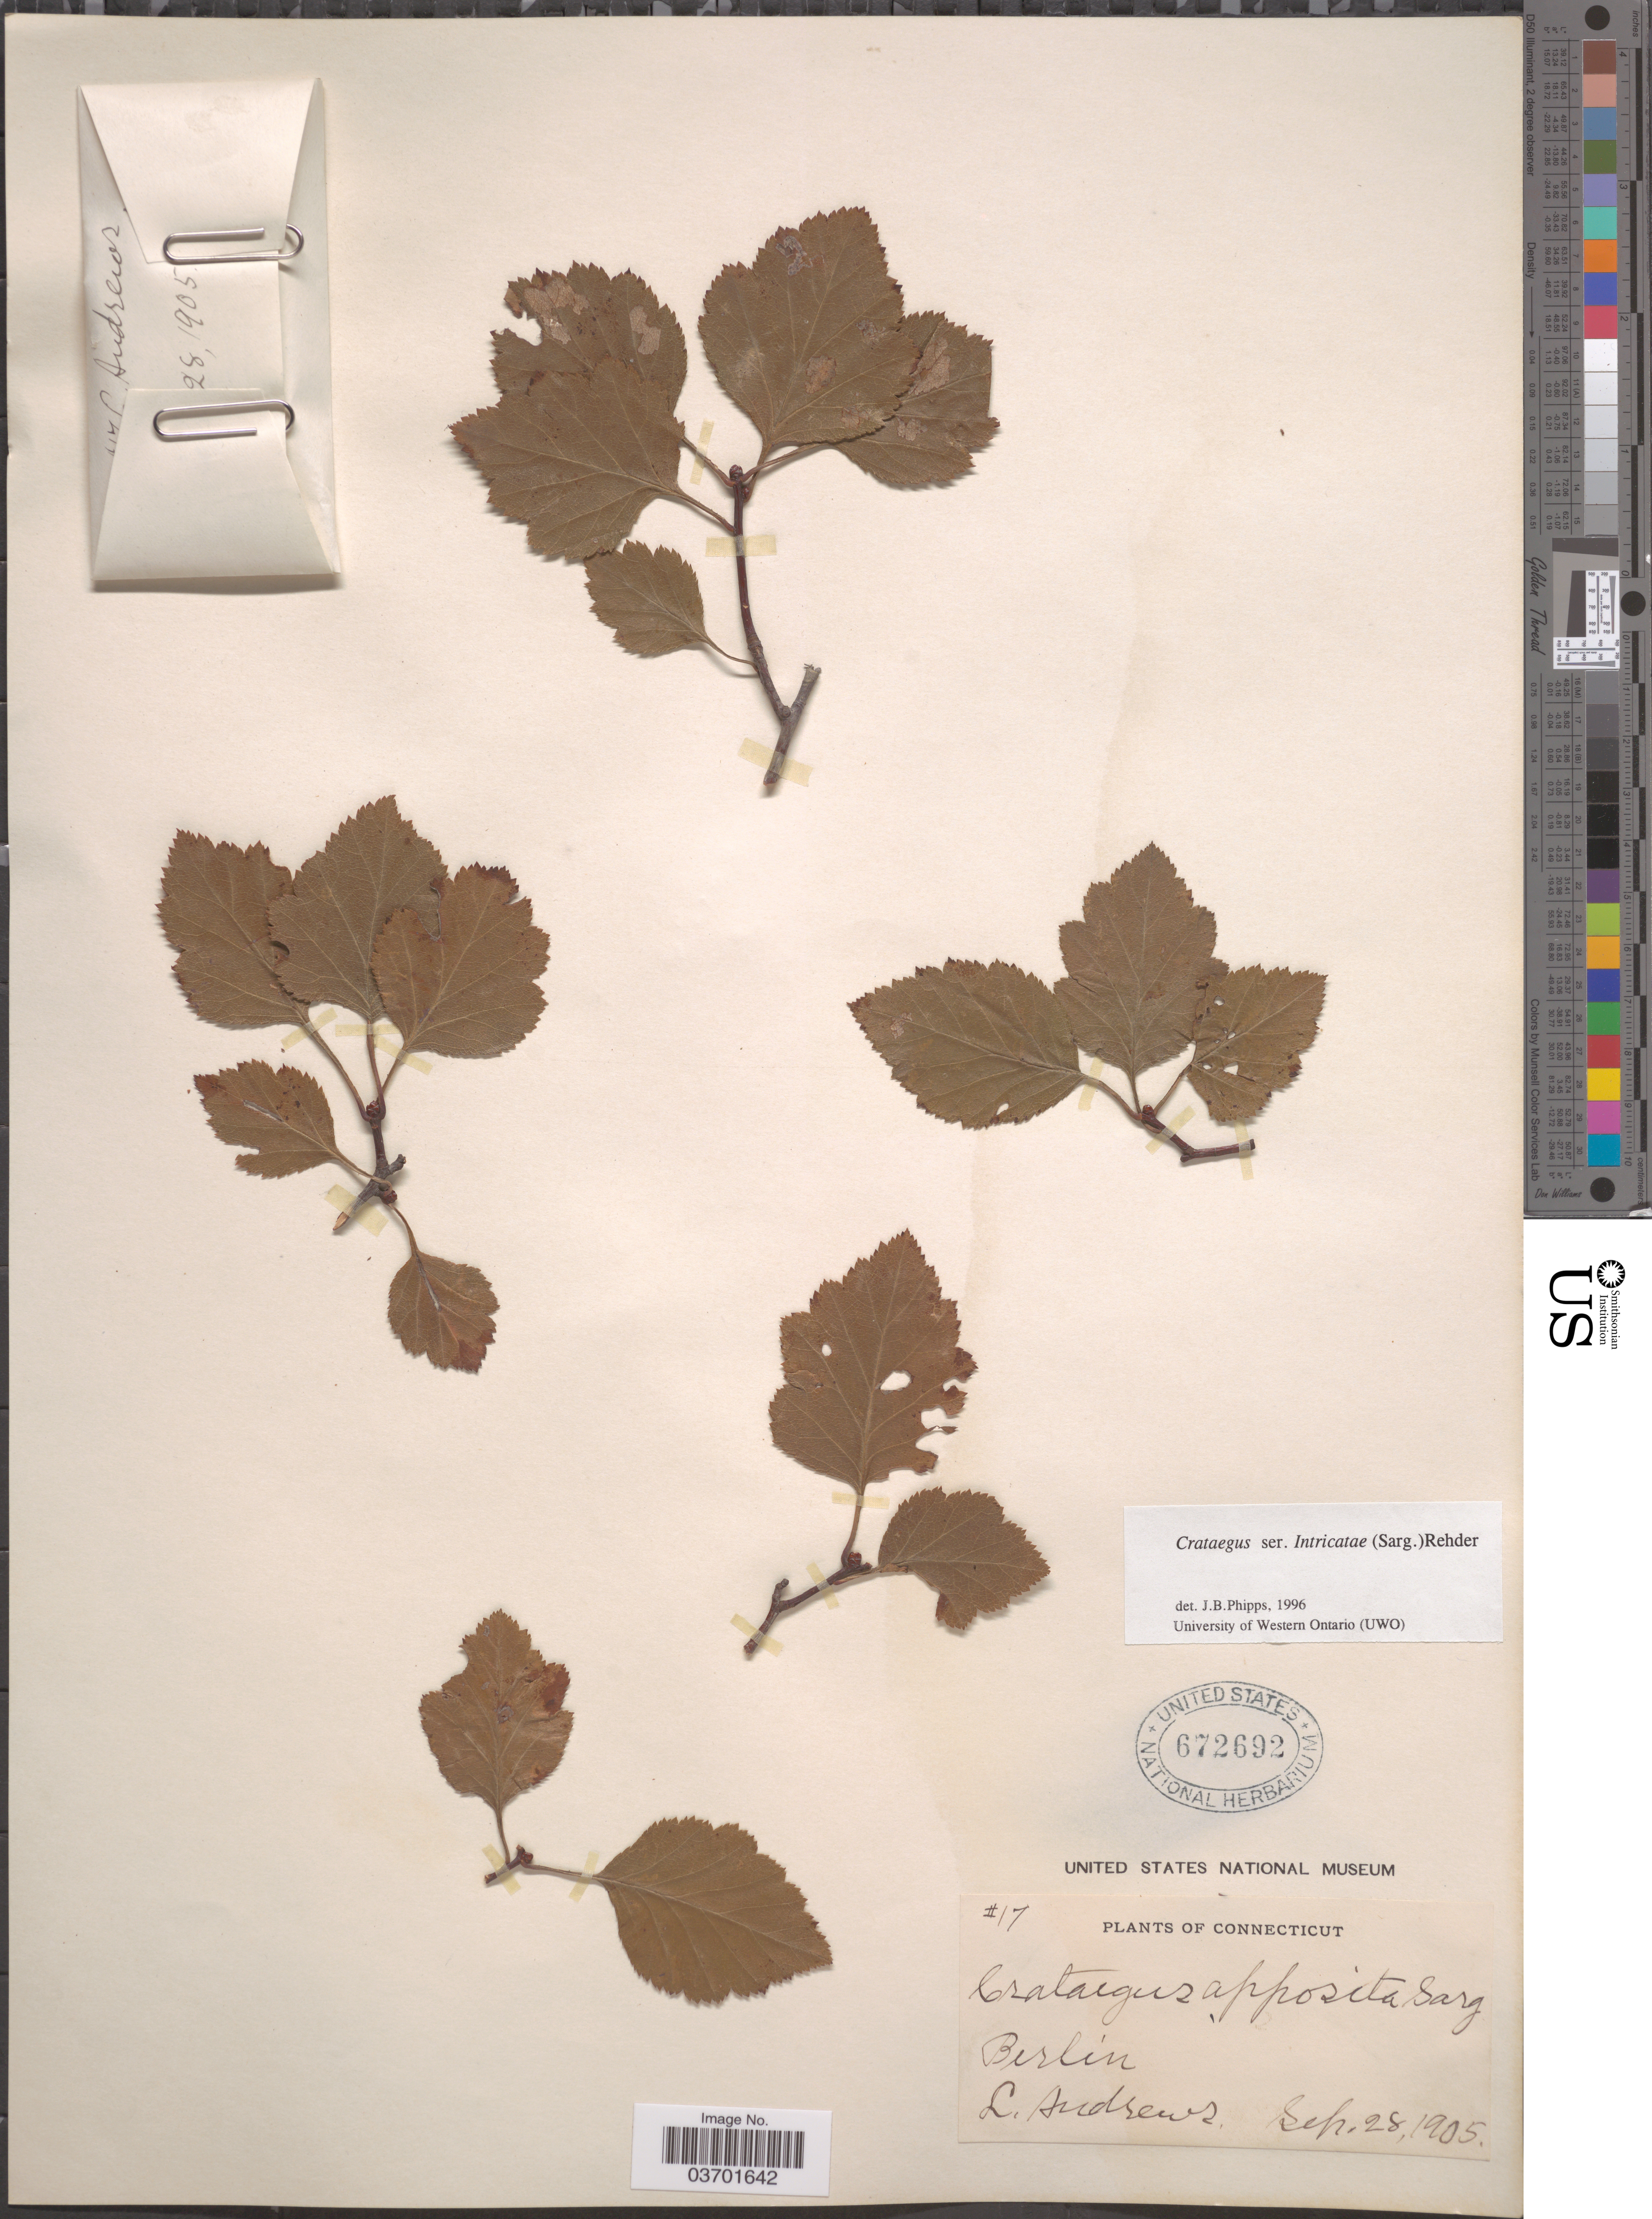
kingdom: Plantae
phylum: Tracheophyta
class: Magnoliopsida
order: Rosales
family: Rosaceae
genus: Crataegus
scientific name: Crataegus rubella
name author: Beadle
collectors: L. Andrews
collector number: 17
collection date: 1905-09-28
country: United States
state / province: Connecticut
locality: Berlin.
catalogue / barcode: US 672692